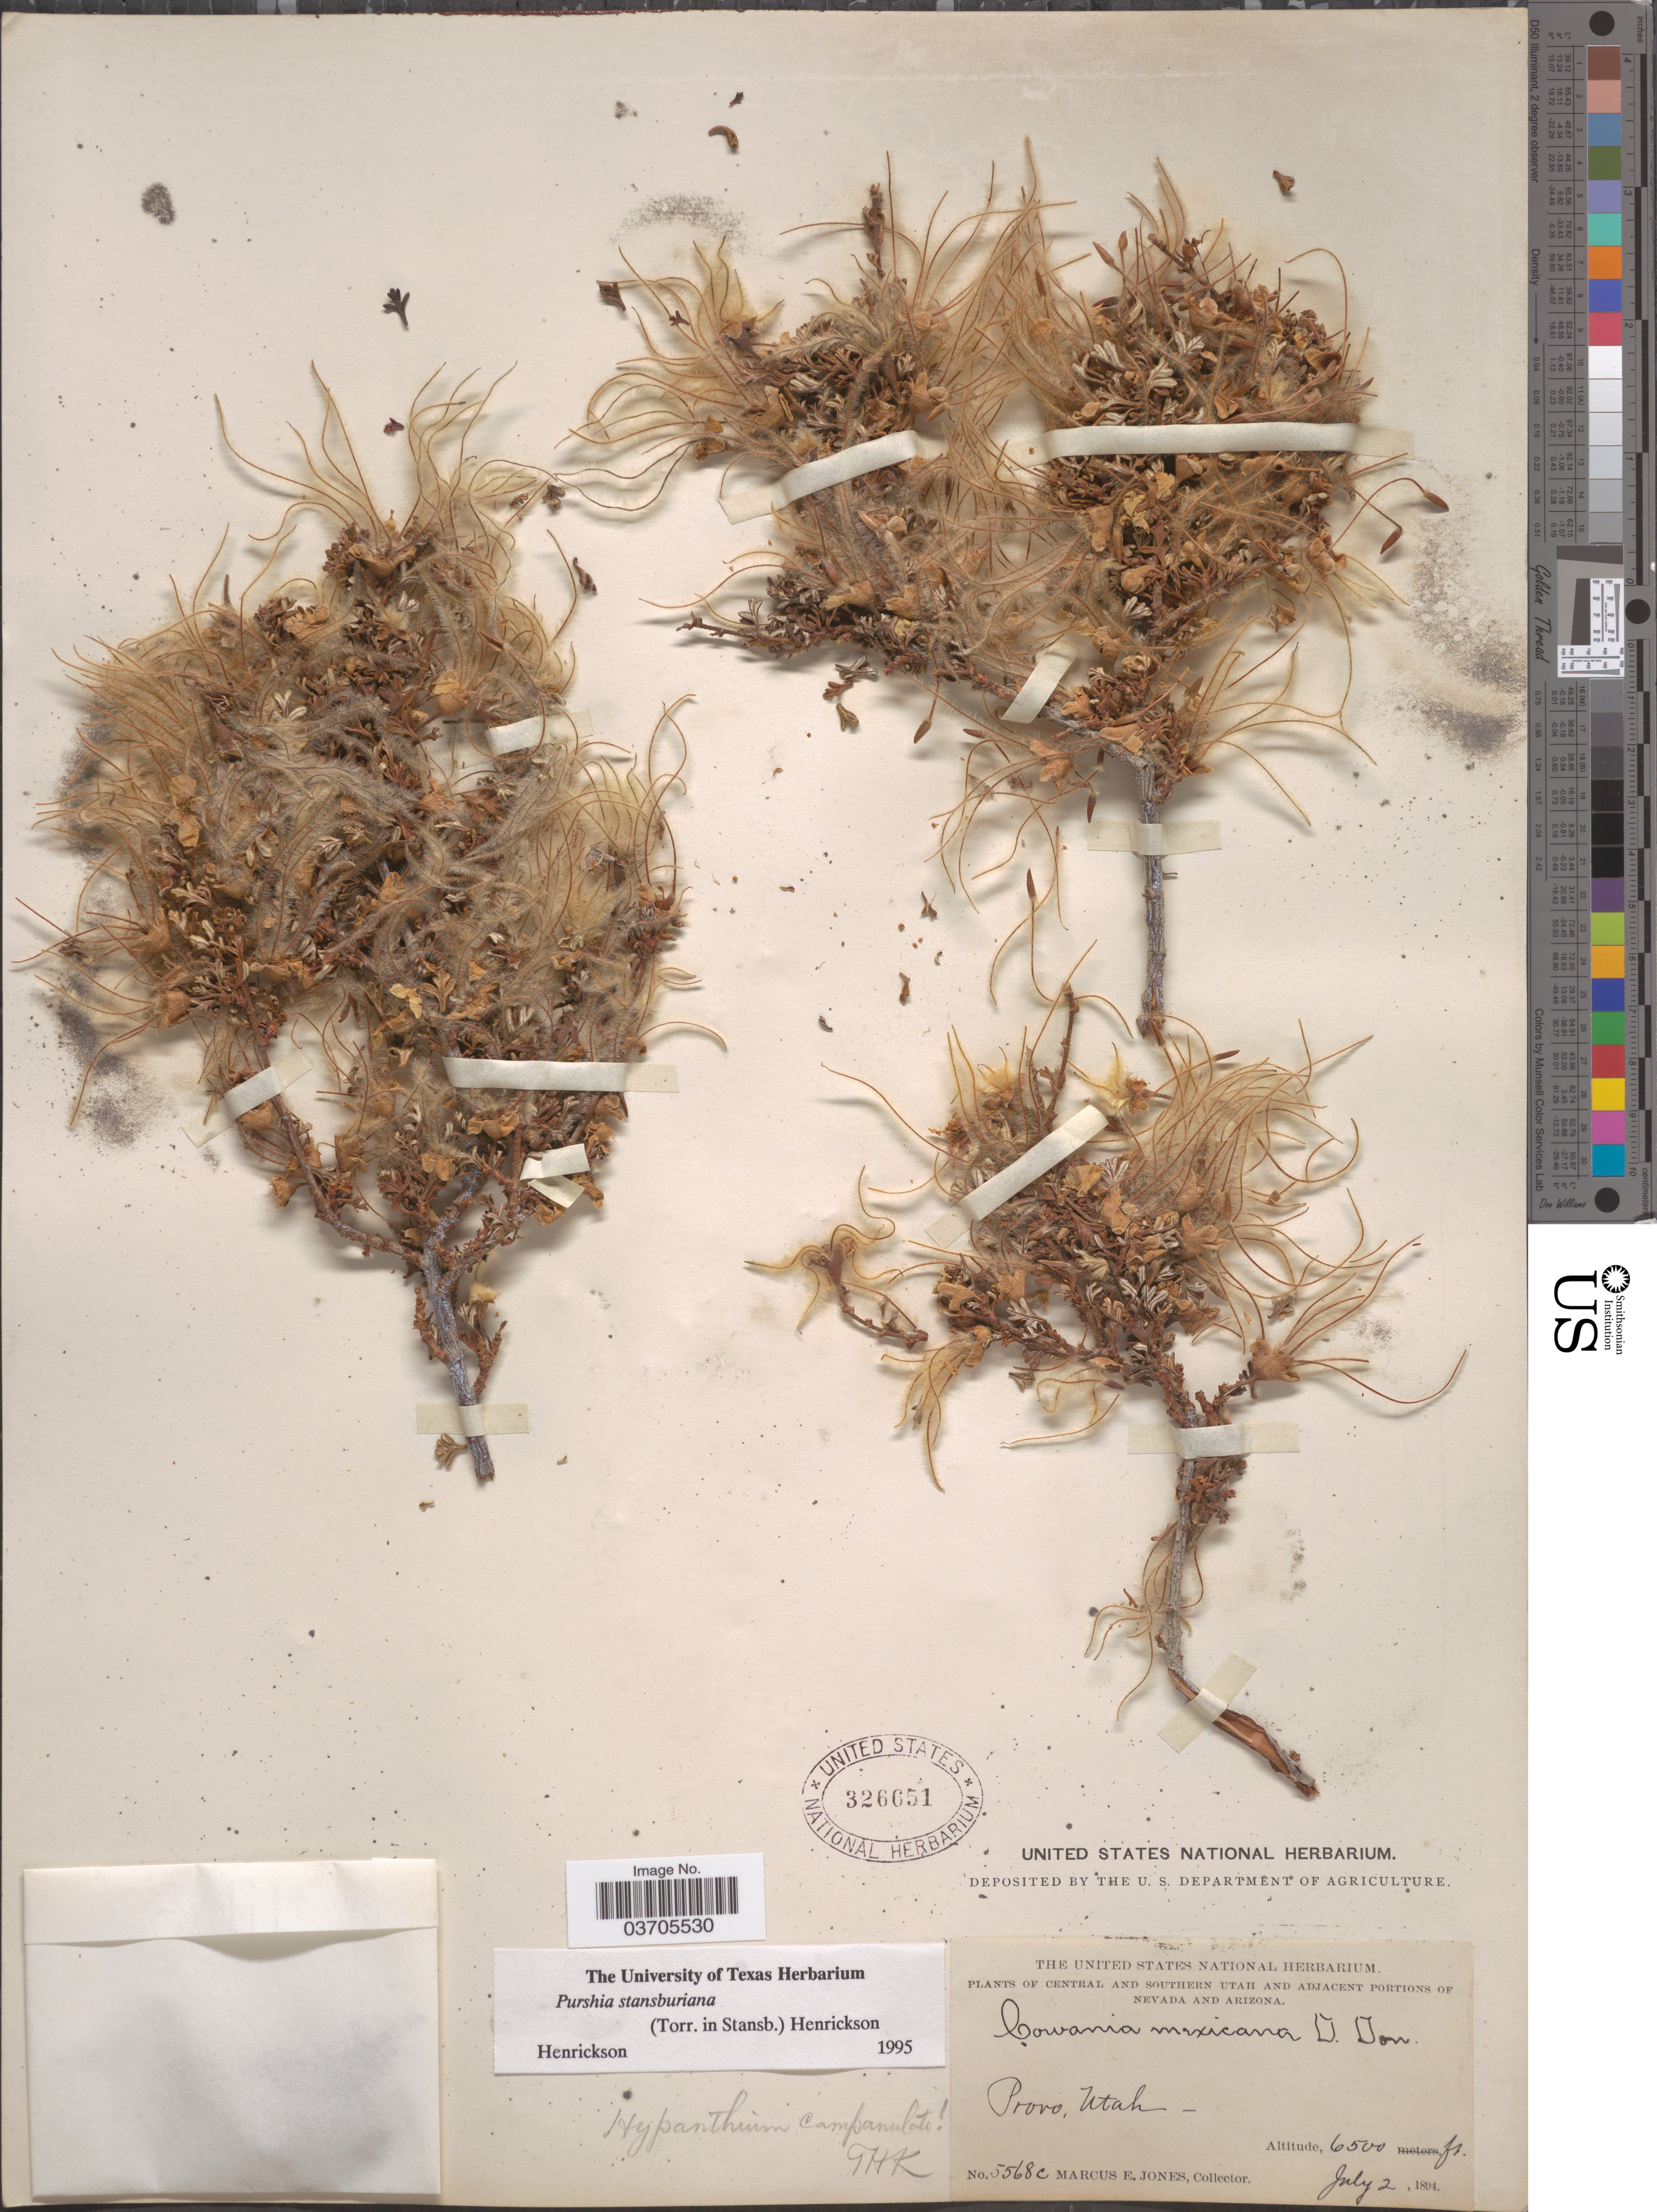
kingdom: Plantae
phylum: Tracheophyta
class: Magnoliopsida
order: Rosales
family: Rosaceae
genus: Purshia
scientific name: Purshia stansburyana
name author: (Torr.) Henrickson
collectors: M. E. Jones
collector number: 5568c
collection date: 1894-07-02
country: United States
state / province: Utah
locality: Central and Southern Utah. Provo. Utah.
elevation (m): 1981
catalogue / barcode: US 326651